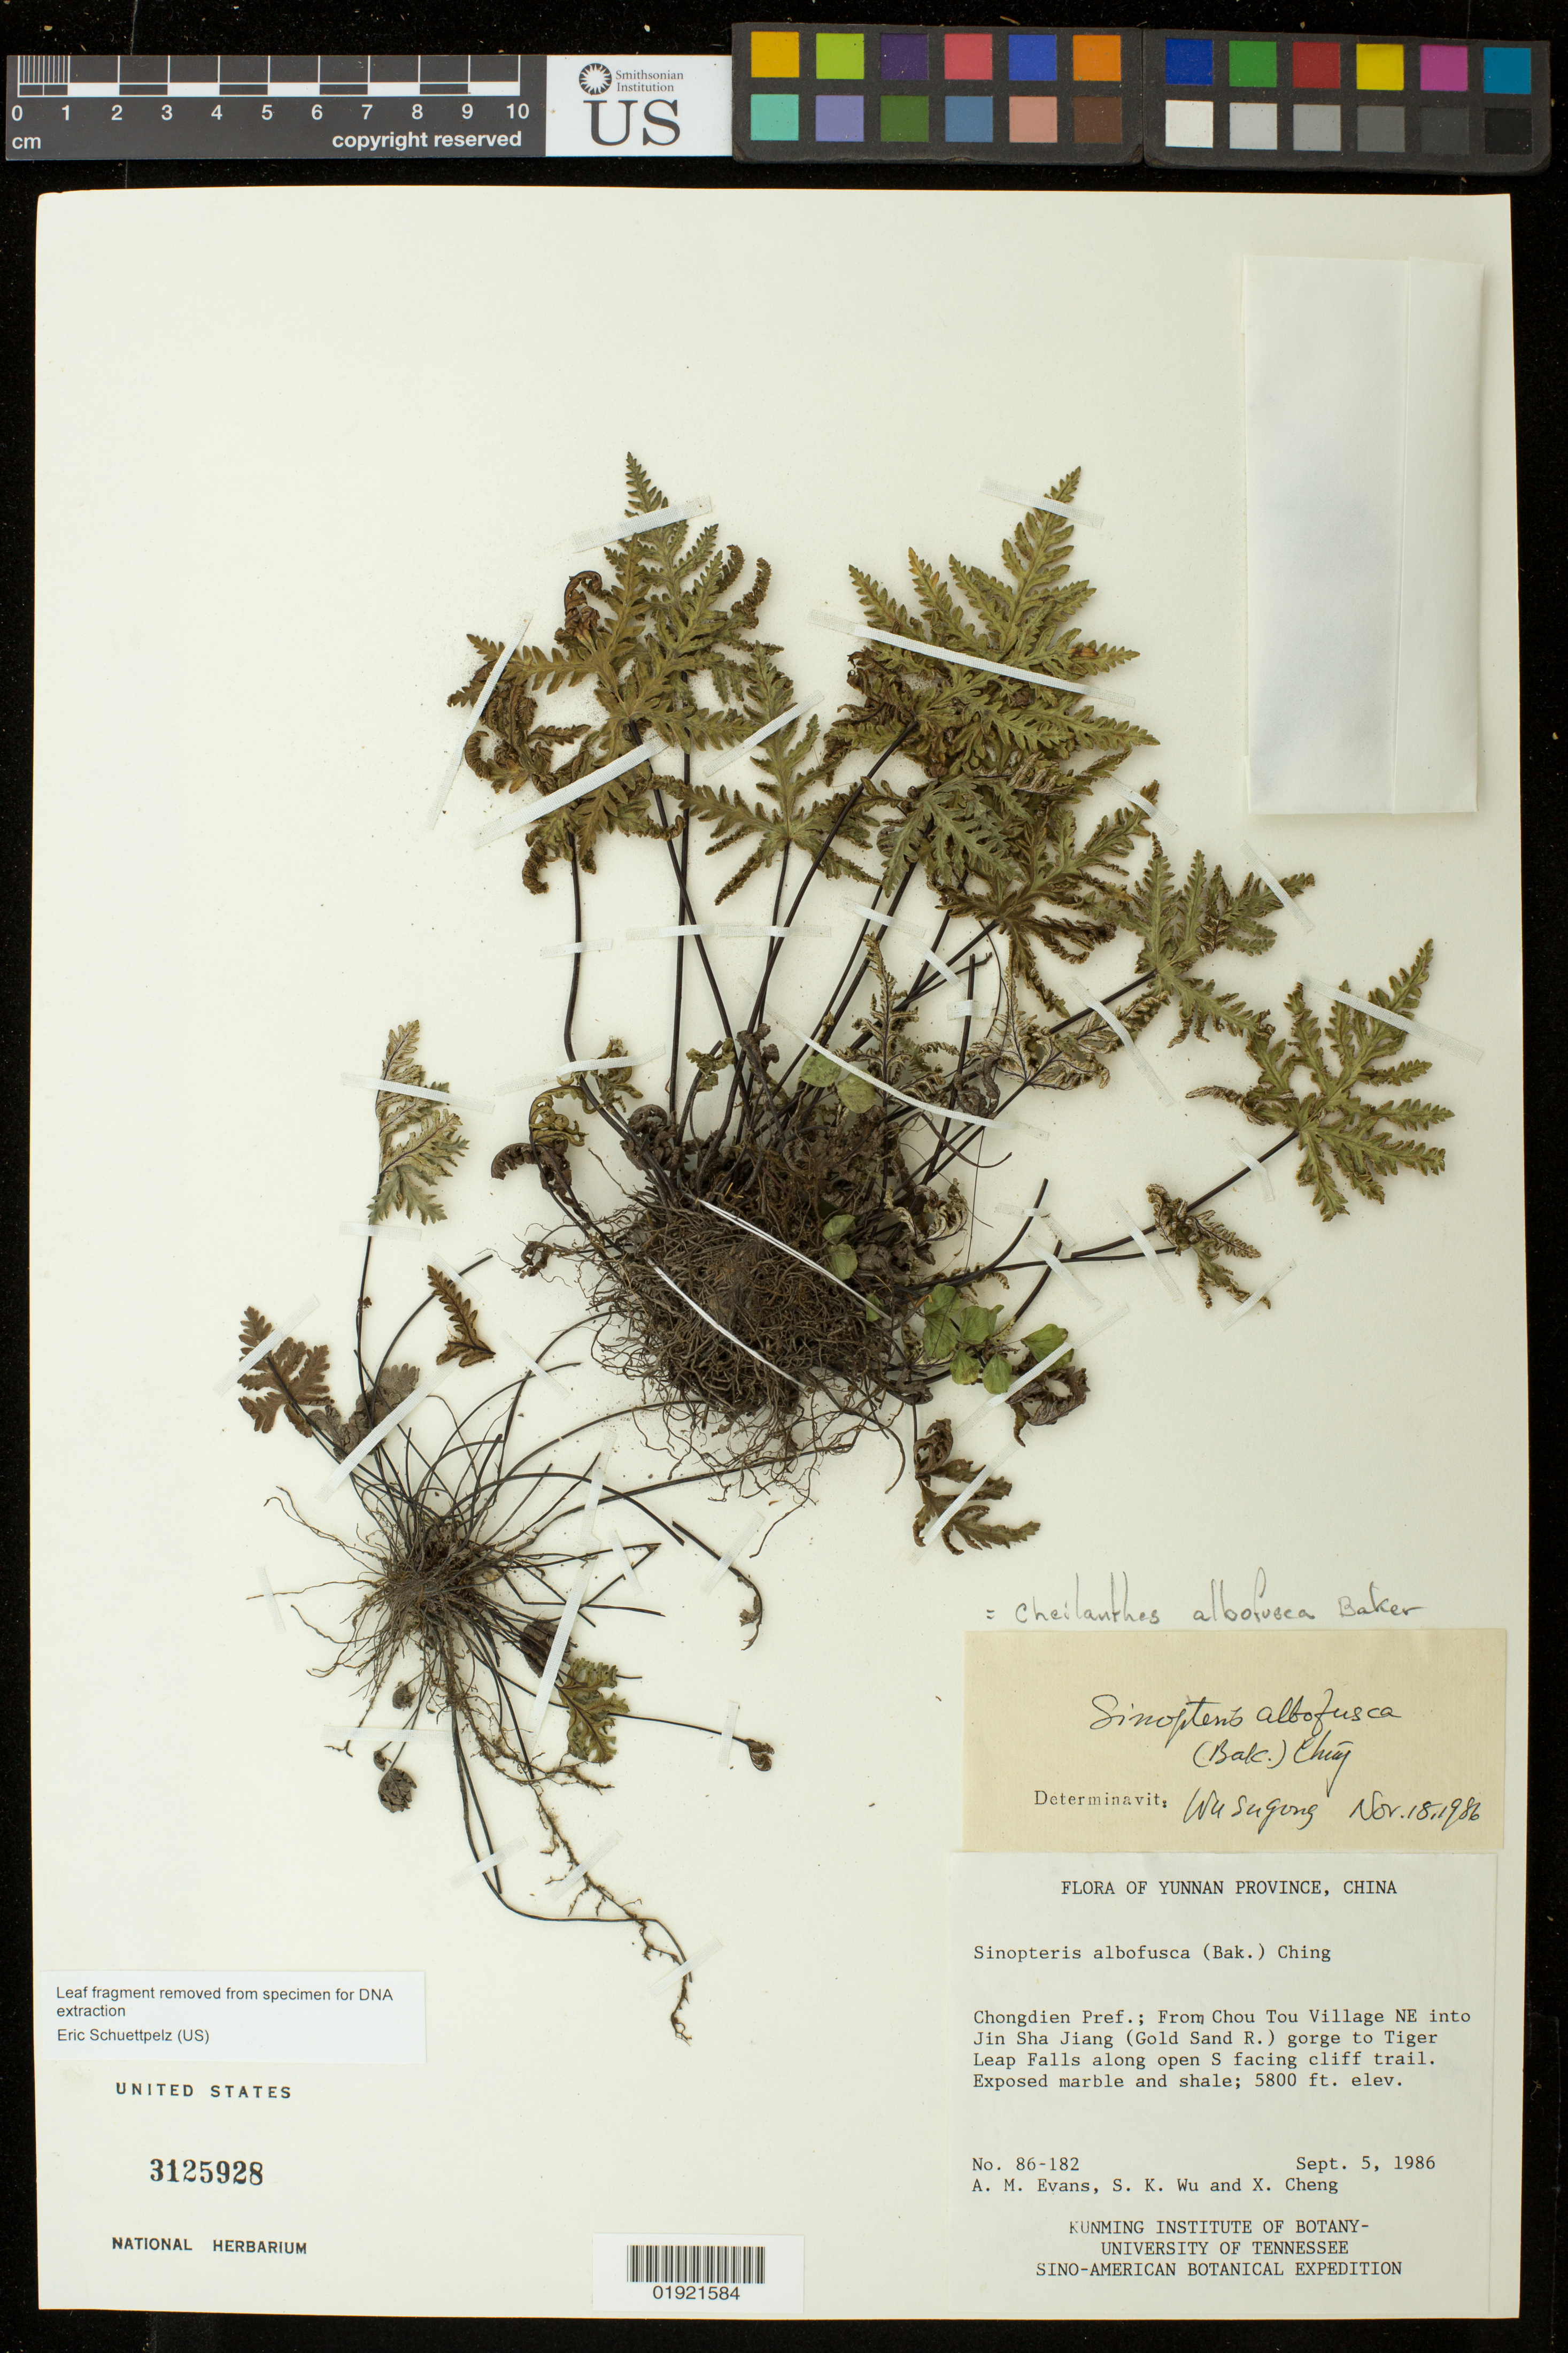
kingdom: Plantae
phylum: Tracheophyta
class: Polypodiopsida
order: Polypodiales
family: Pteridaceae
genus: Cheilanthes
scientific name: Cheilanthes albofusca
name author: Baker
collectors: A. M. Evans, S. K. Wu & X. Cheng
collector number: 86-182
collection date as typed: Sept. 5, 1986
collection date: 1986-09-05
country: China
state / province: Yunnan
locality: Chongdien Pref.; From Chou Tou Village NE into Jin Sha Jiang (Gold Sand R.) gorge to Tiger Leap Falls along open S facing cliff trail. Exposed marble and shale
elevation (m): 1768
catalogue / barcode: US 3125928